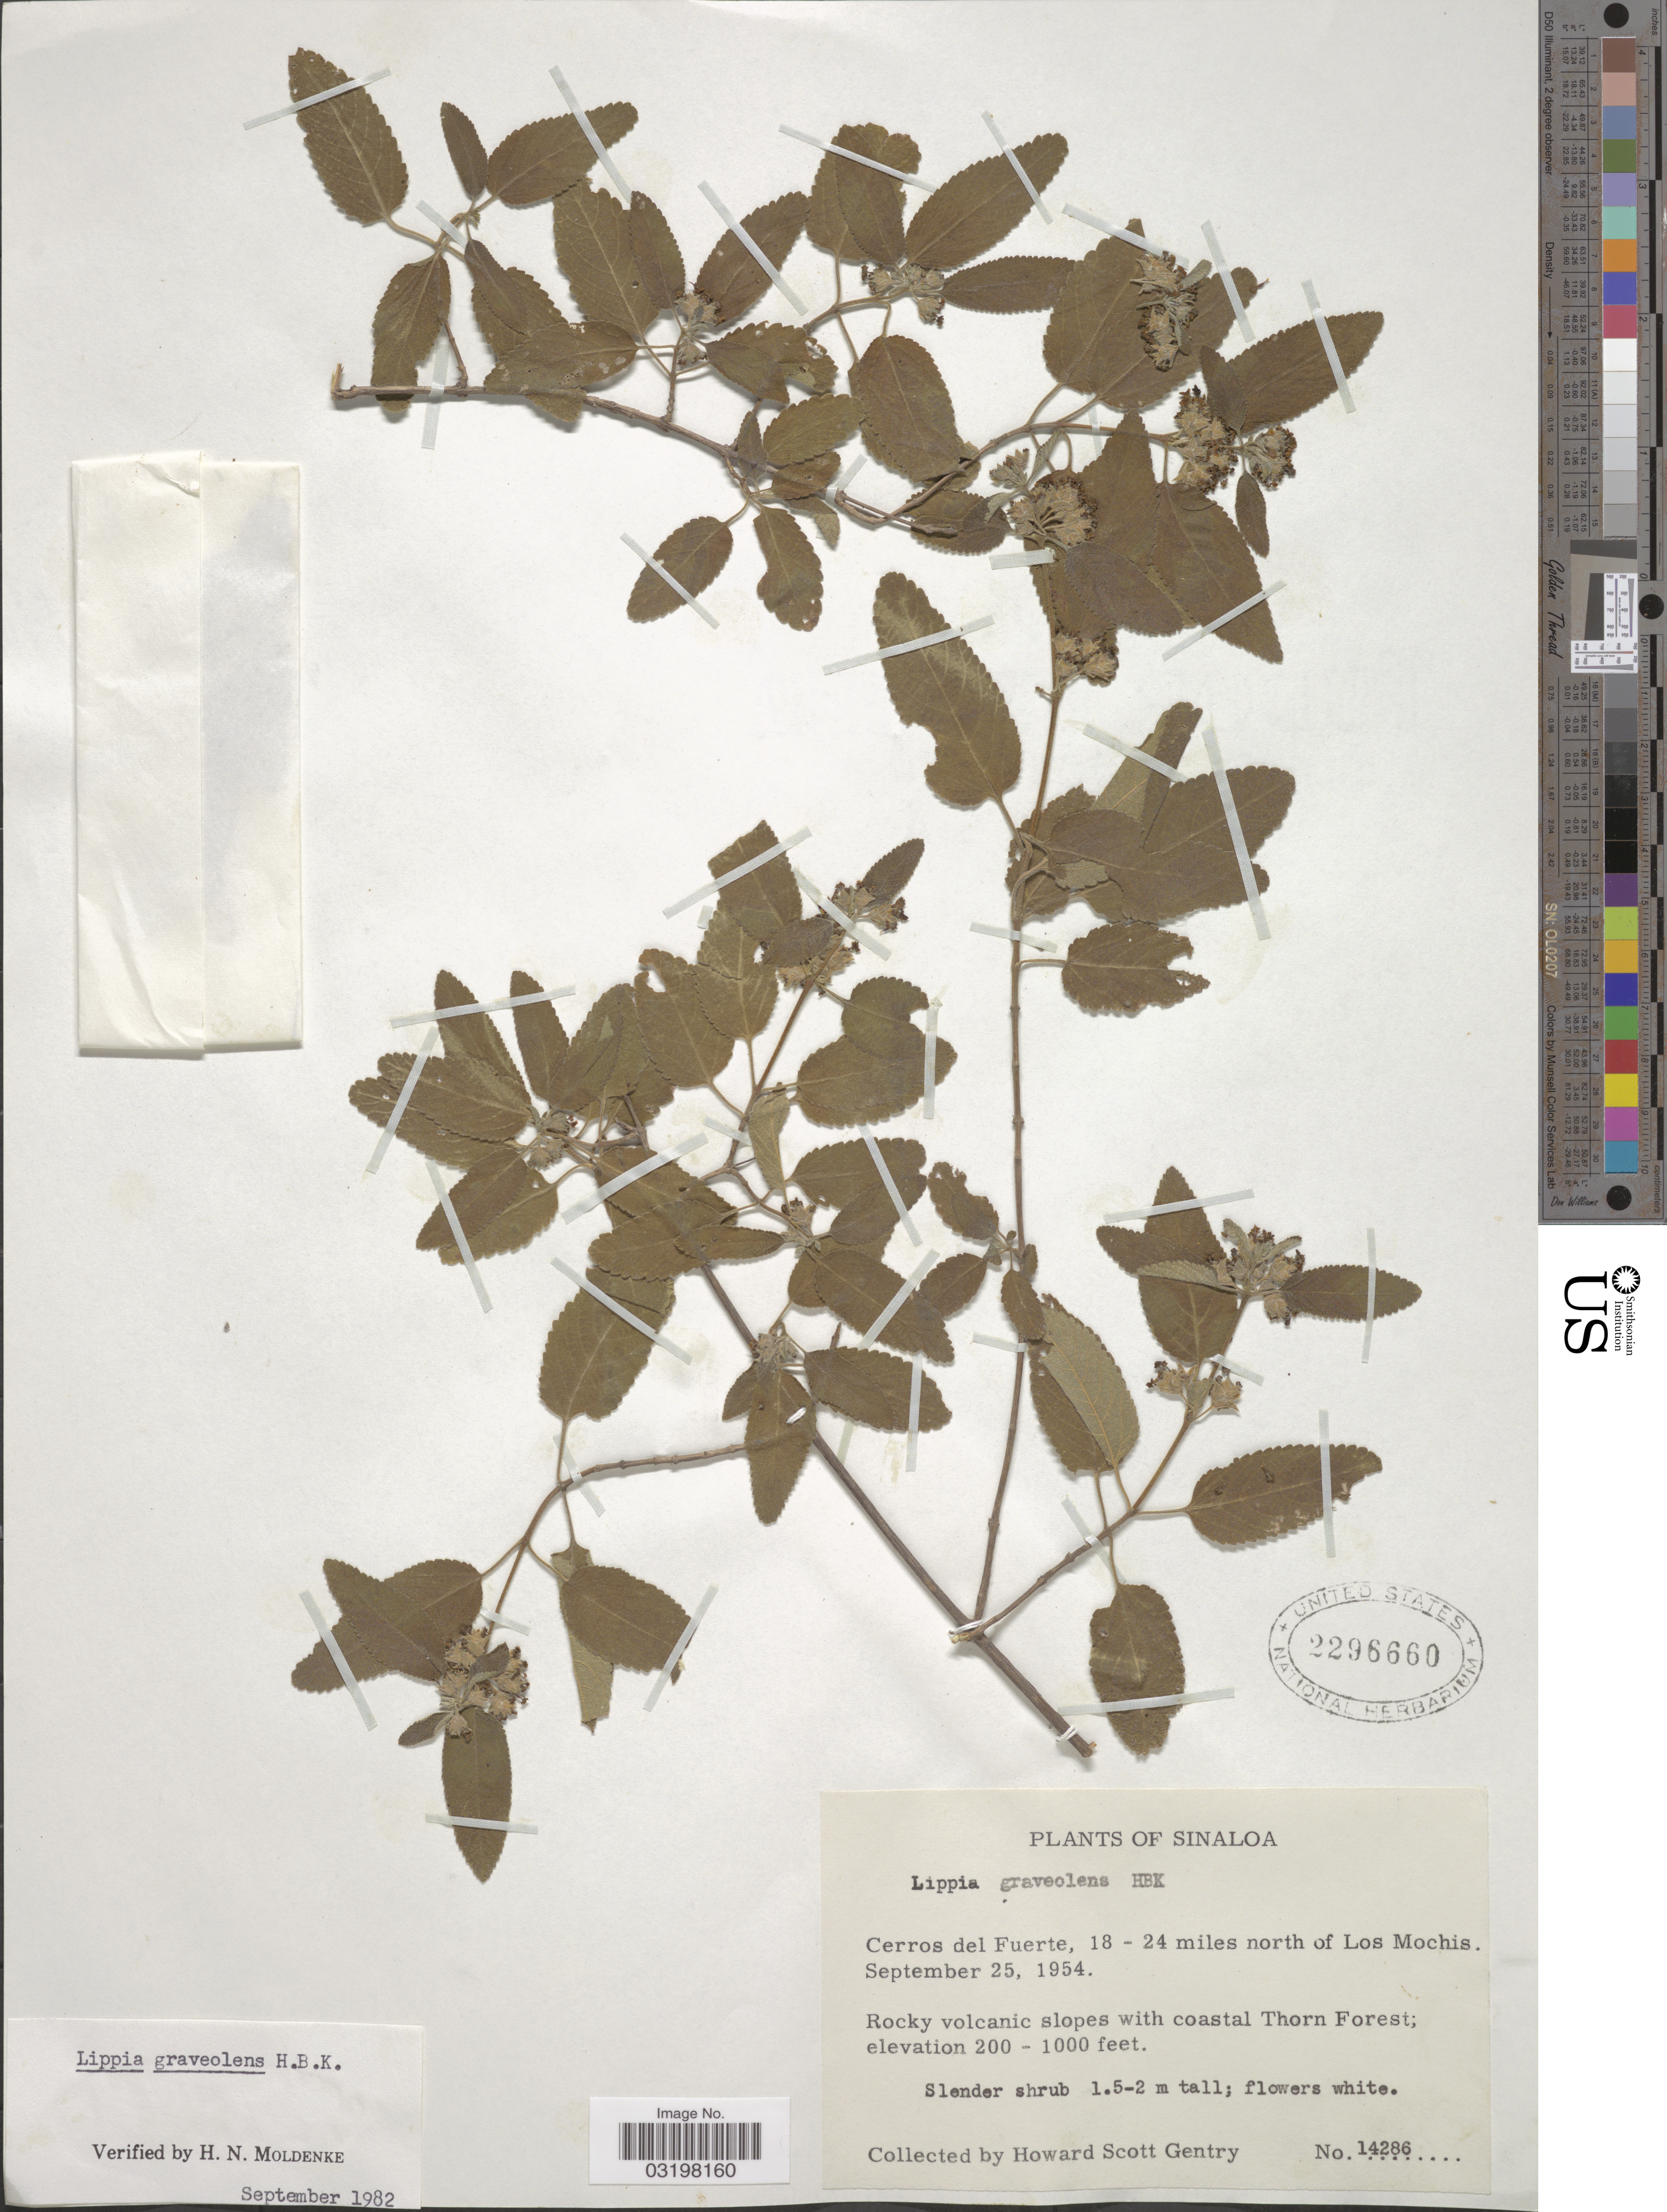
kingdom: Plantae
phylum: Tracheophyta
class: Magnoliopsida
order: Lamiales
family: Verbenaceae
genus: Lippia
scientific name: Lippia graveolens f. graveolens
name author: Kunth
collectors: H. S. Gentry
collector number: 14286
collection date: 1954-09-25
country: Mexico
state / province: Sinaloa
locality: Cerros del Fuerte, 18-24 miles north of Los Mochis. Rocky volcanic slopes with coastal Thorn Forest.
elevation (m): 61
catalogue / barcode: US 2296660